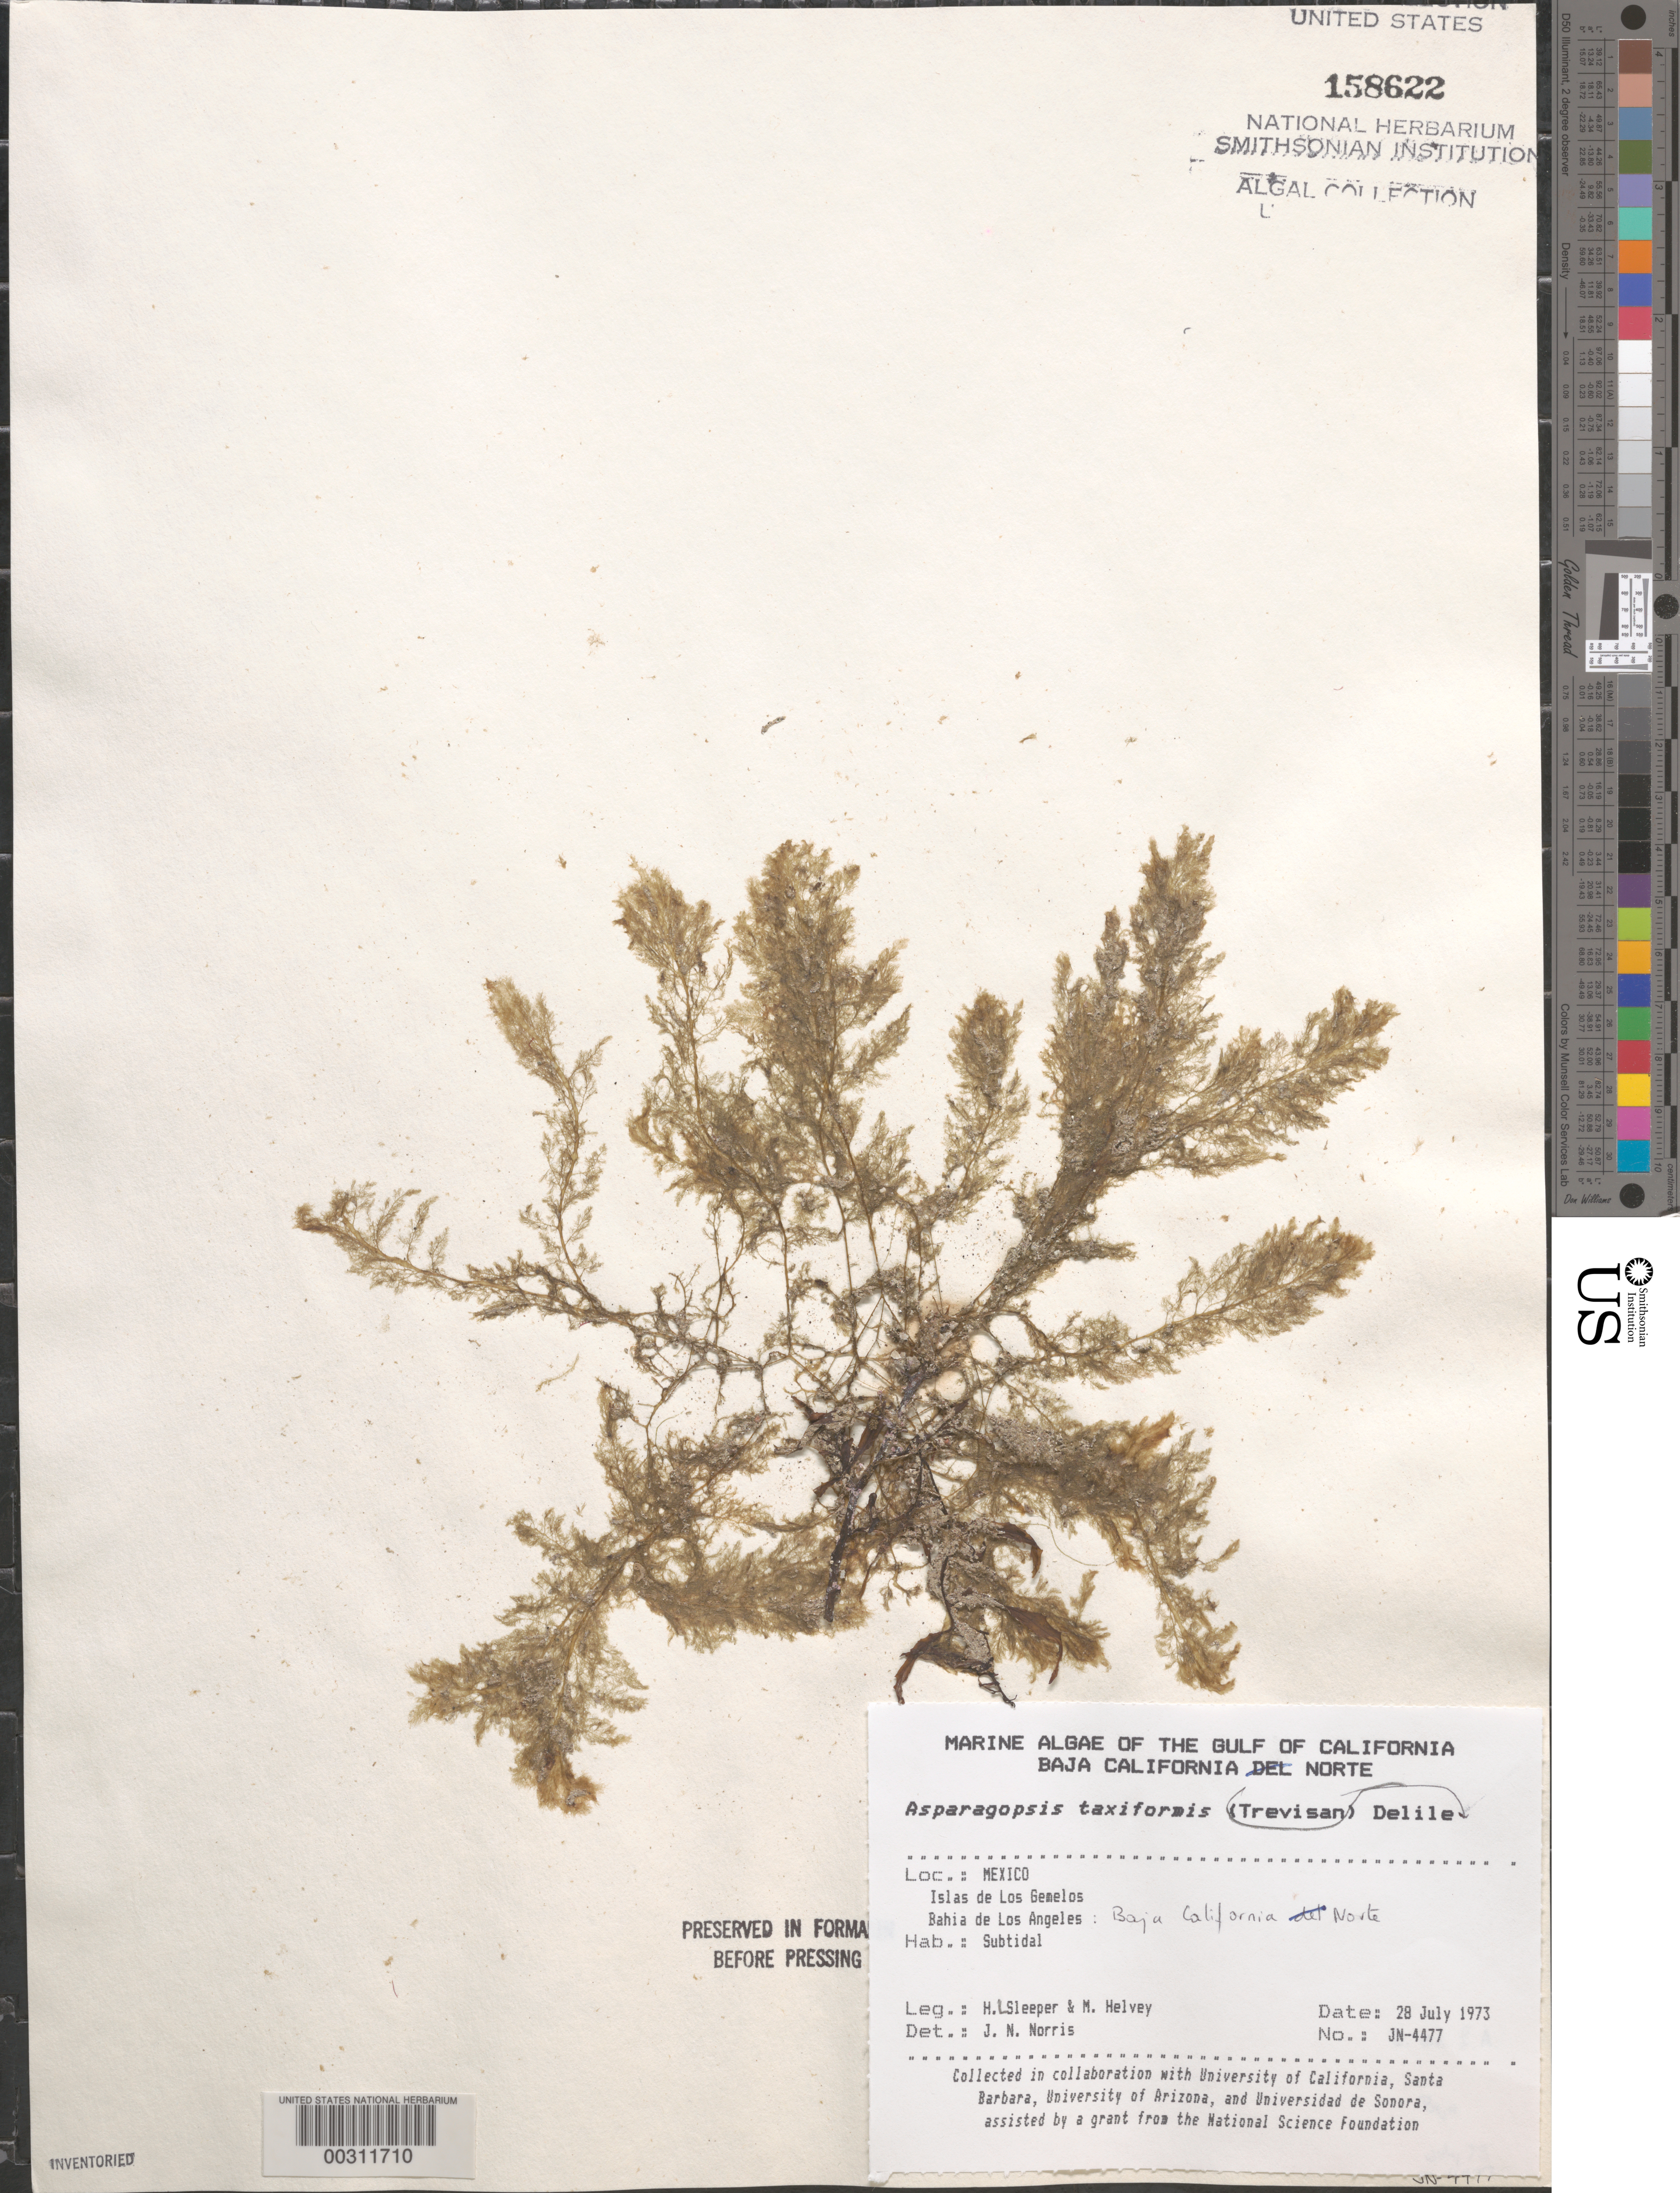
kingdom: Plantae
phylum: Rhodophyta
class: Florideophyceae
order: Bonnemaisoniales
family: Bonnemaisoniaceae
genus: Asparagopsis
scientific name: Asparagopsis taxiformis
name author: (Delile) Trevis.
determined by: Norris, James N.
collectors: H. Sleeper & M. Helvey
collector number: JN-4477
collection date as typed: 28 Jul 1973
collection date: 1973-07-28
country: Mexico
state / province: Baja California Norte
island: Isla de Los Gemelitos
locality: Bahia de los Angeles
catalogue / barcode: US 158622